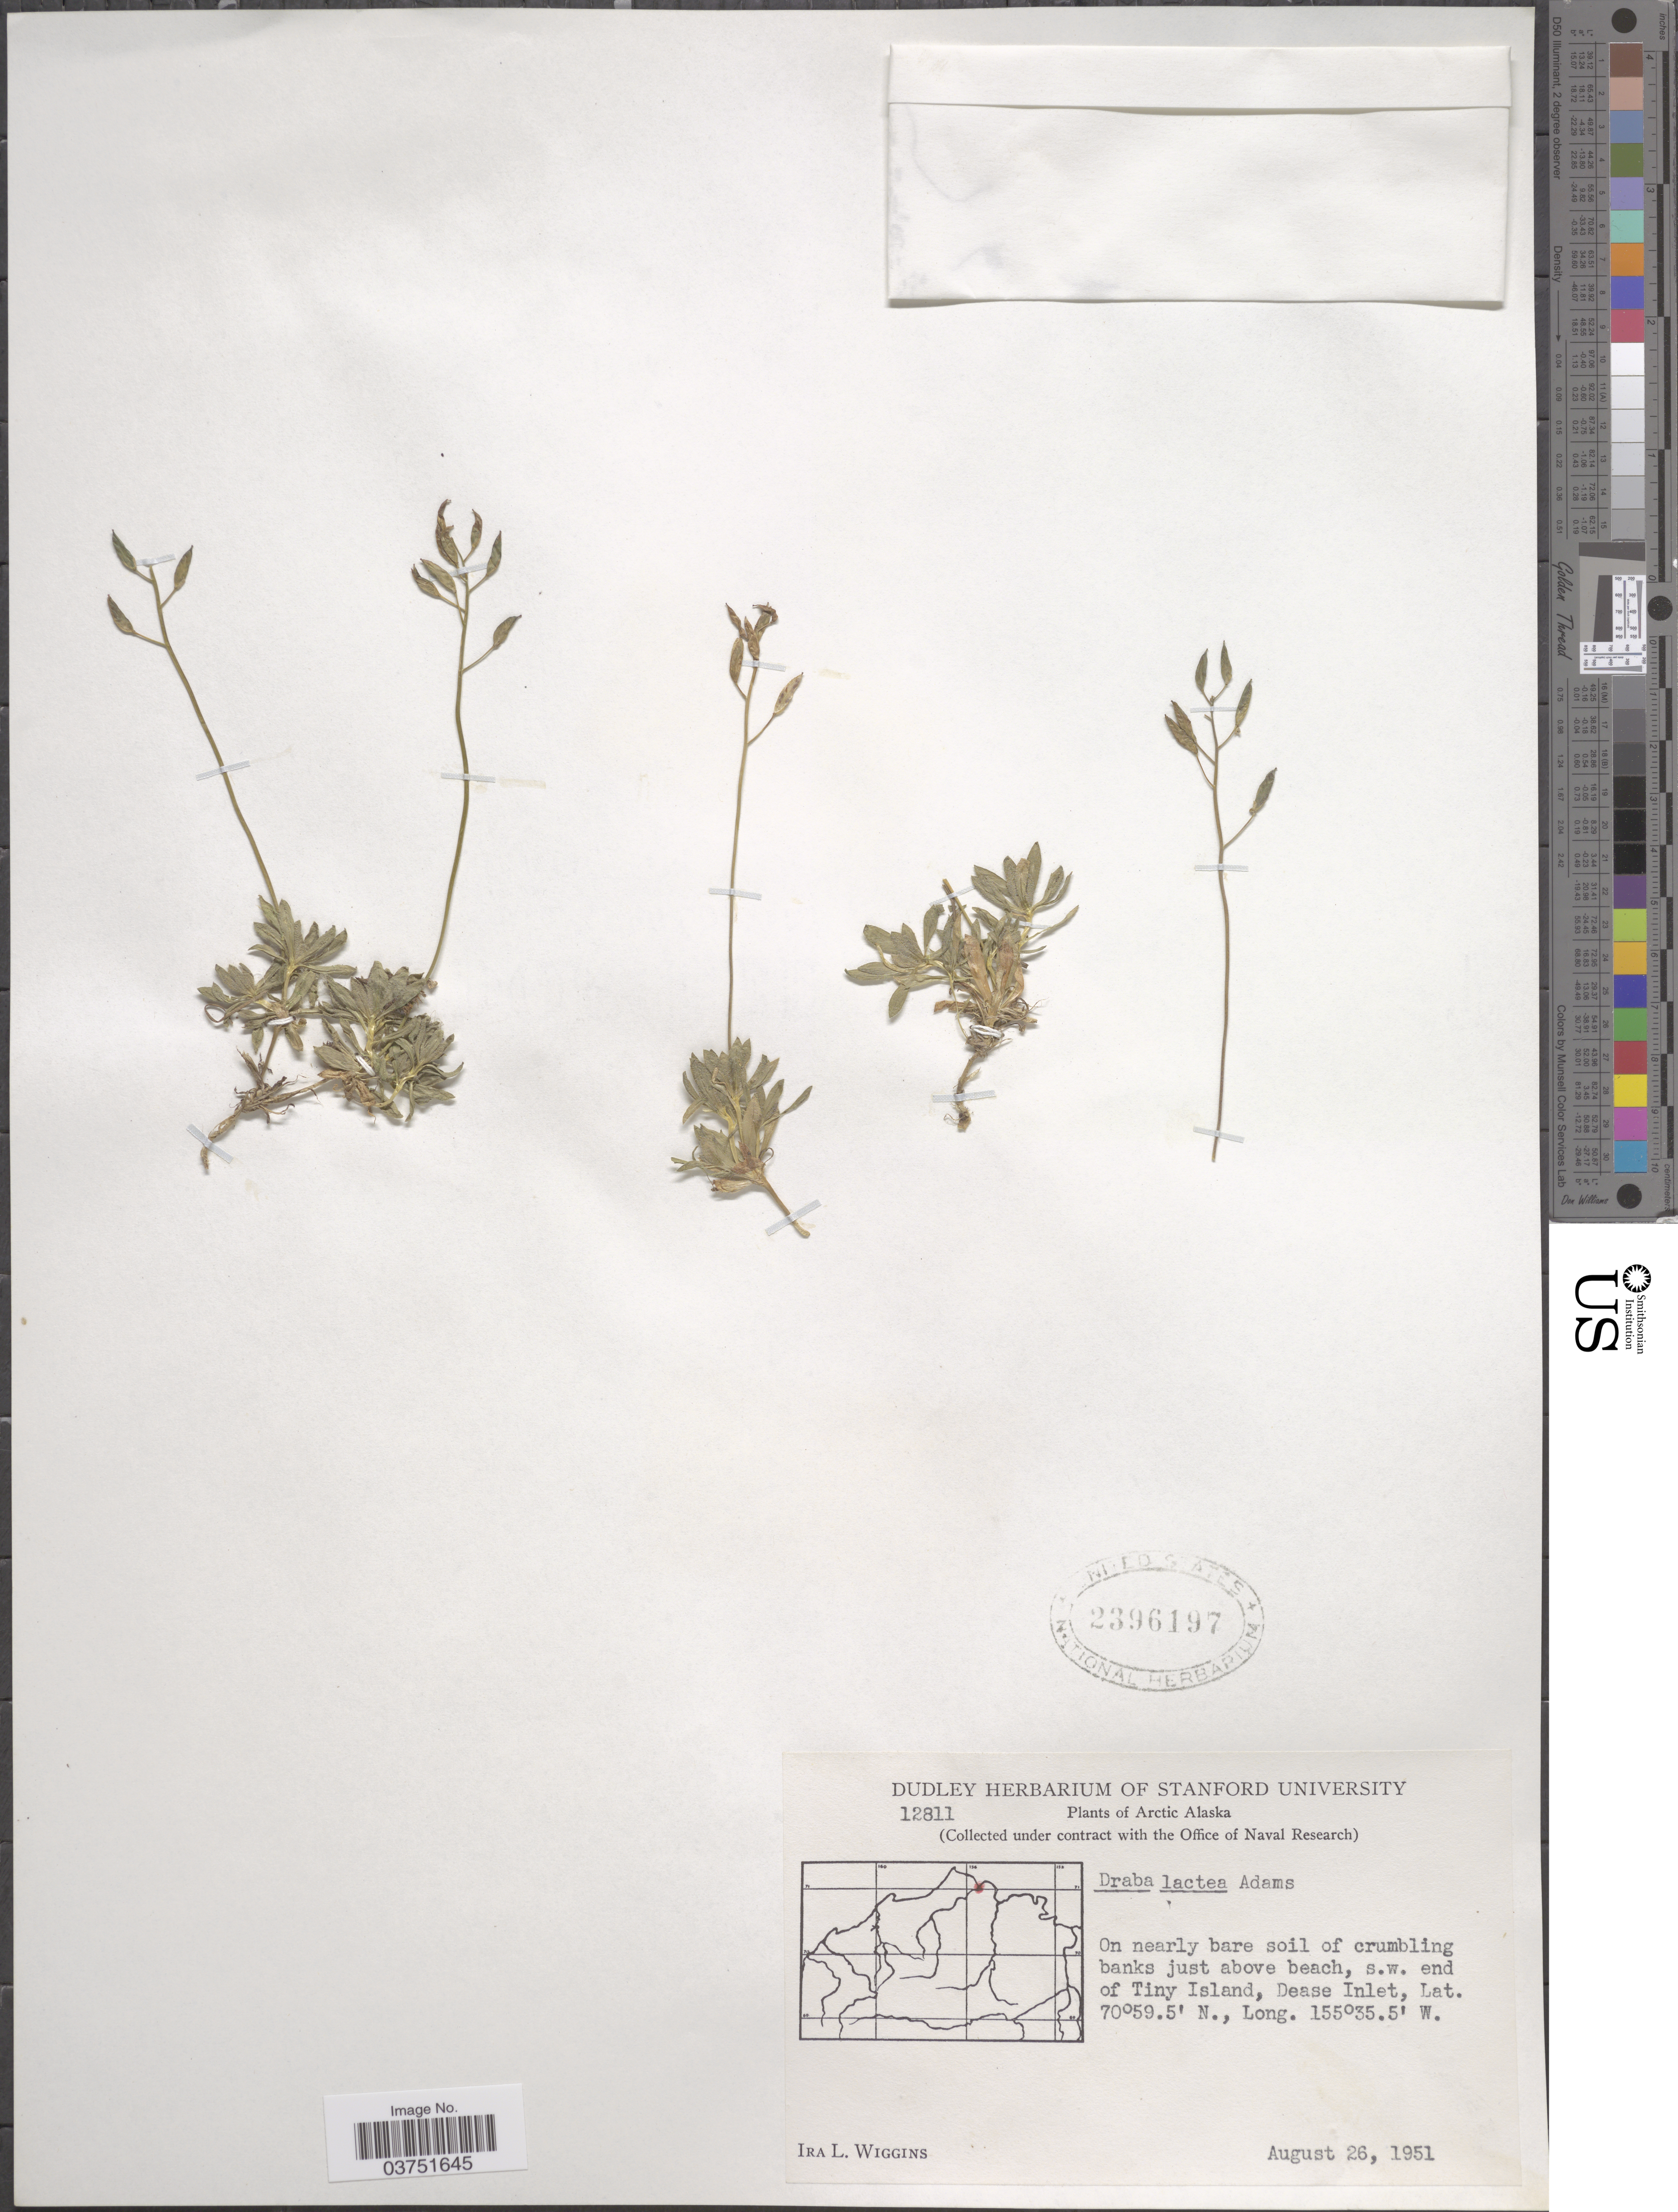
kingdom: Plantae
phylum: Tracheophyta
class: Magnoliopsida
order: Brassicales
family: Brassicaceae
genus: Draba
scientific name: Draba lactea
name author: Adams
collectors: I. L. Wiggins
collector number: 12811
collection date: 1951-08-26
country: United States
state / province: Alaska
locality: Arctic Alaska, s.w. end of Tiny Island, Dease Inlet.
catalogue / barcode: US 2396197